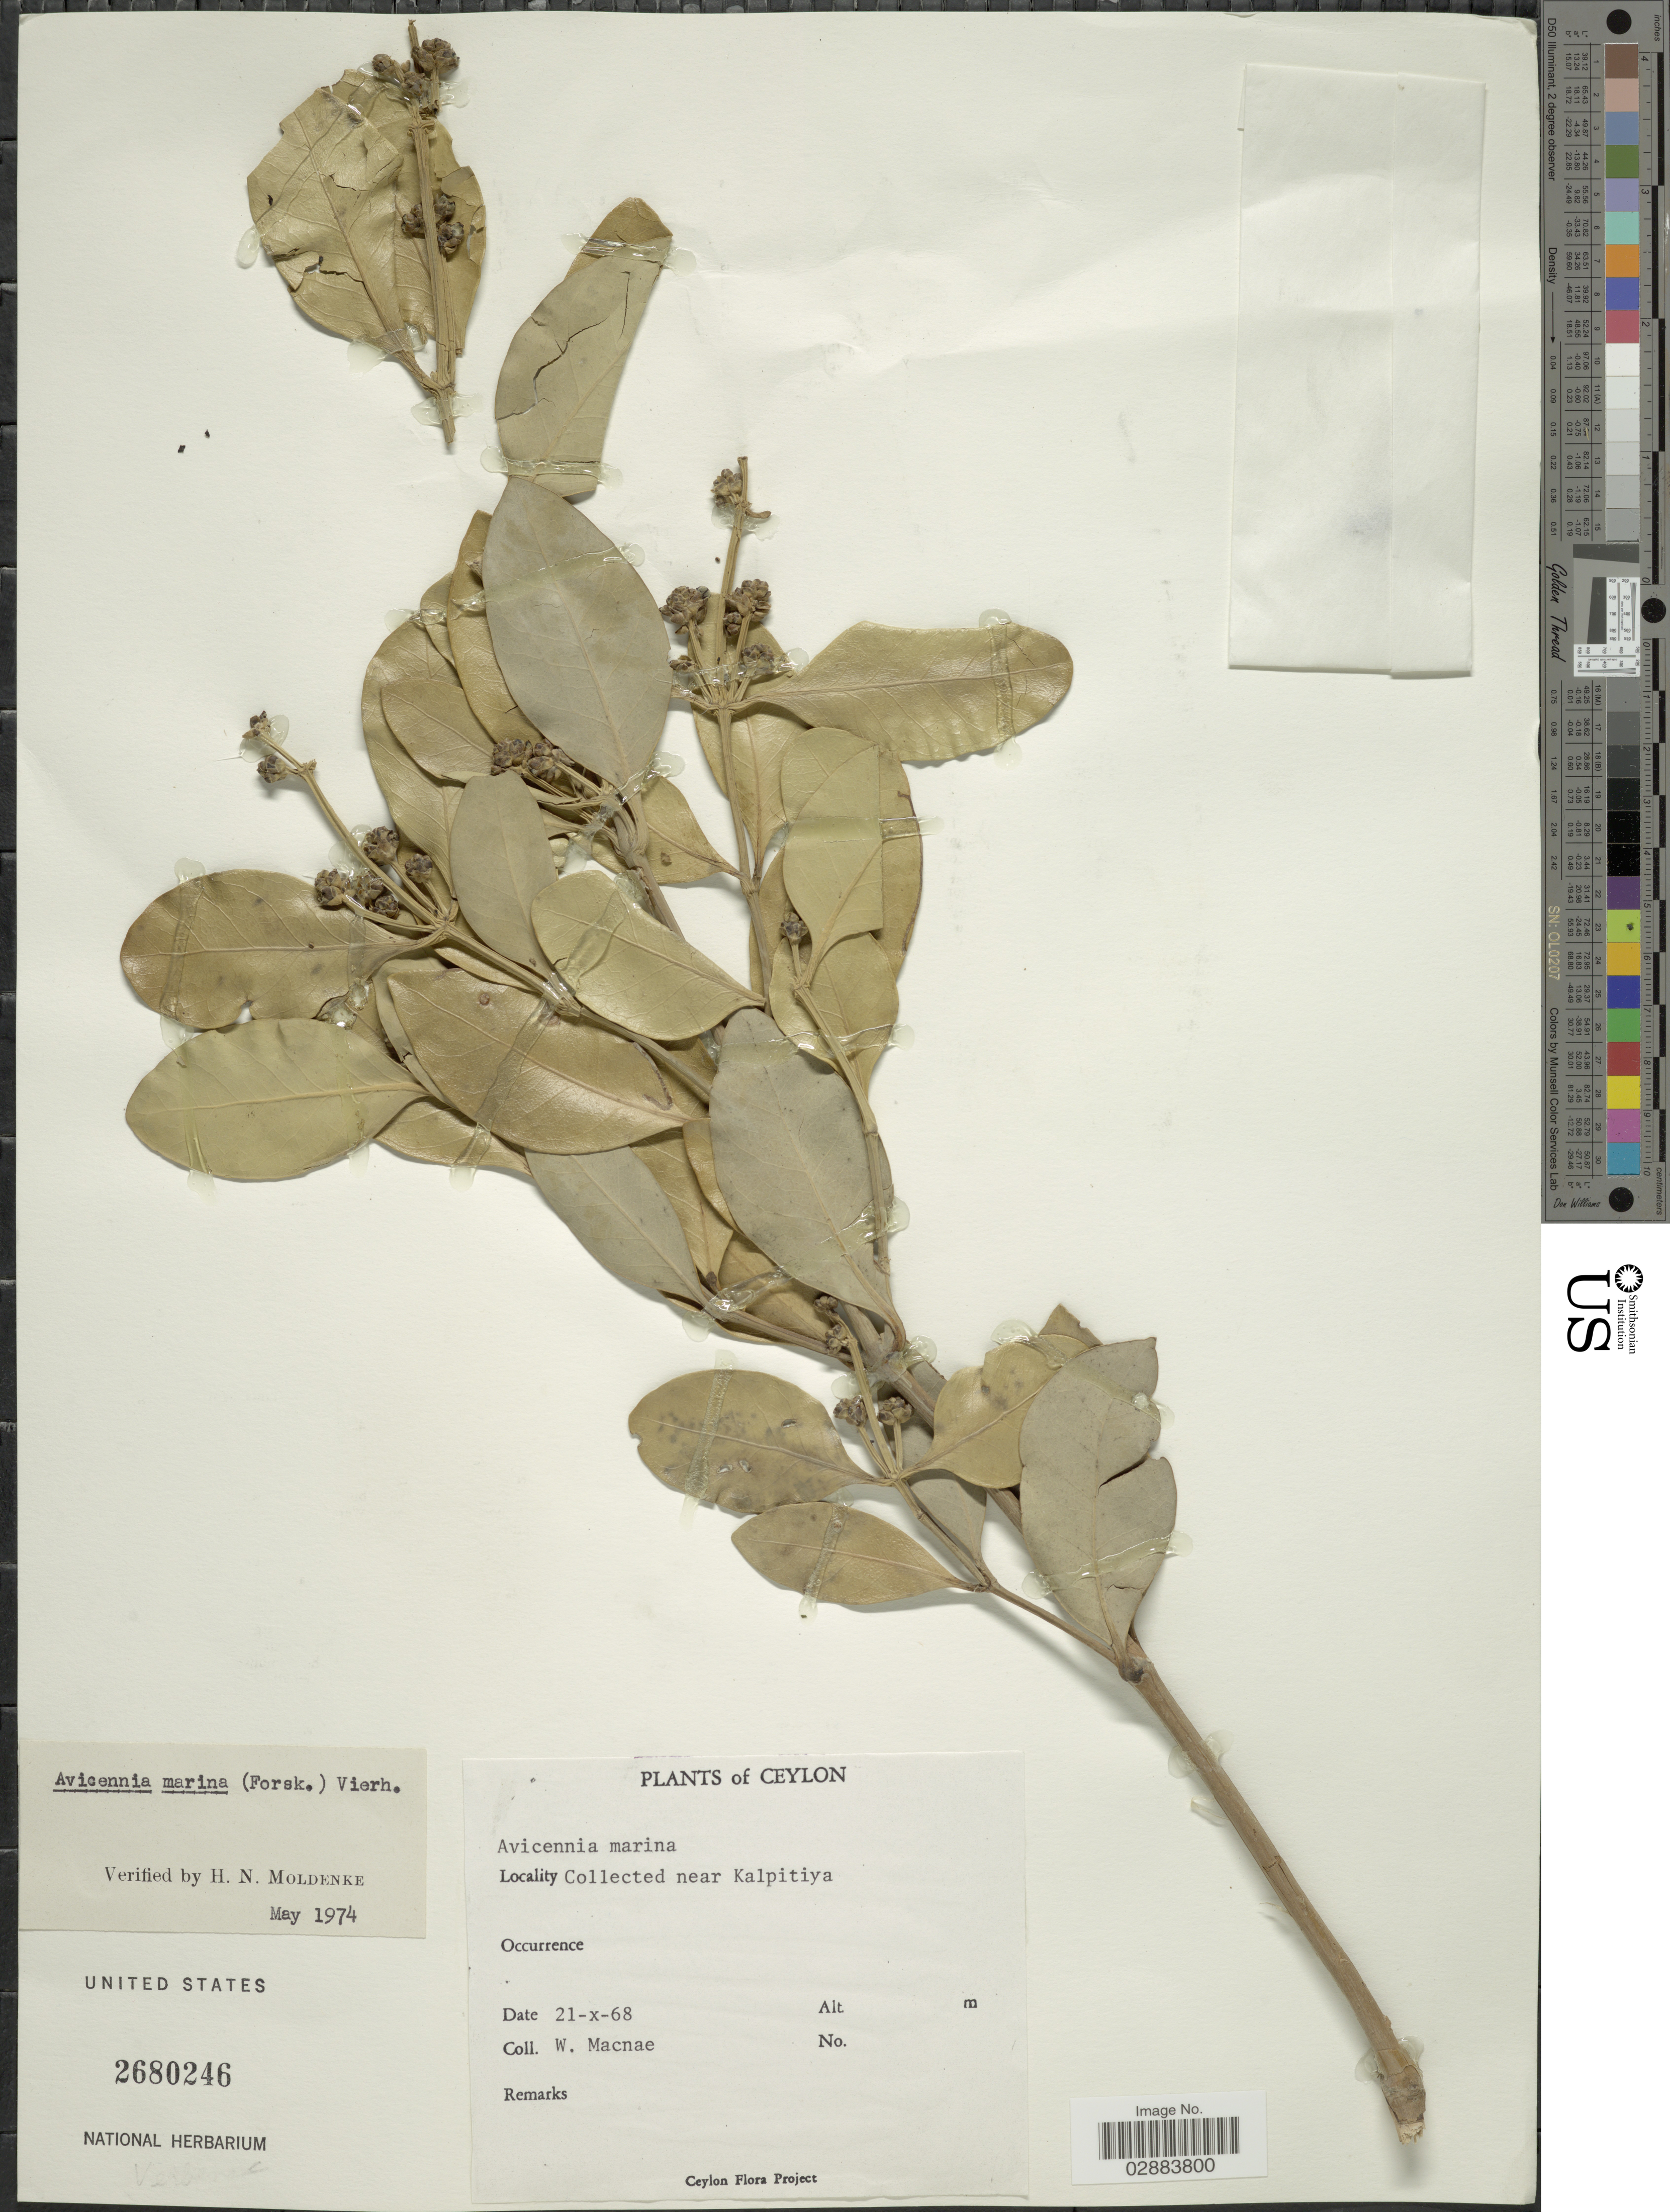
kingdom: Plantae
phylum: Tracheophyta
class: Magnoliopsida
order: Lamiales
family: Acanthaceae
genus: Avicennia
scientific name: Avicennia marina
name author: (Forssk.) Vierh.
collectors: W. MacNae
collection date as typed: Transcribed d/m/y: 21/10/68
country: Sri Lanka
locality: Ceylon. Near Kalpitiya.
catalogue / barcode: US 2680246